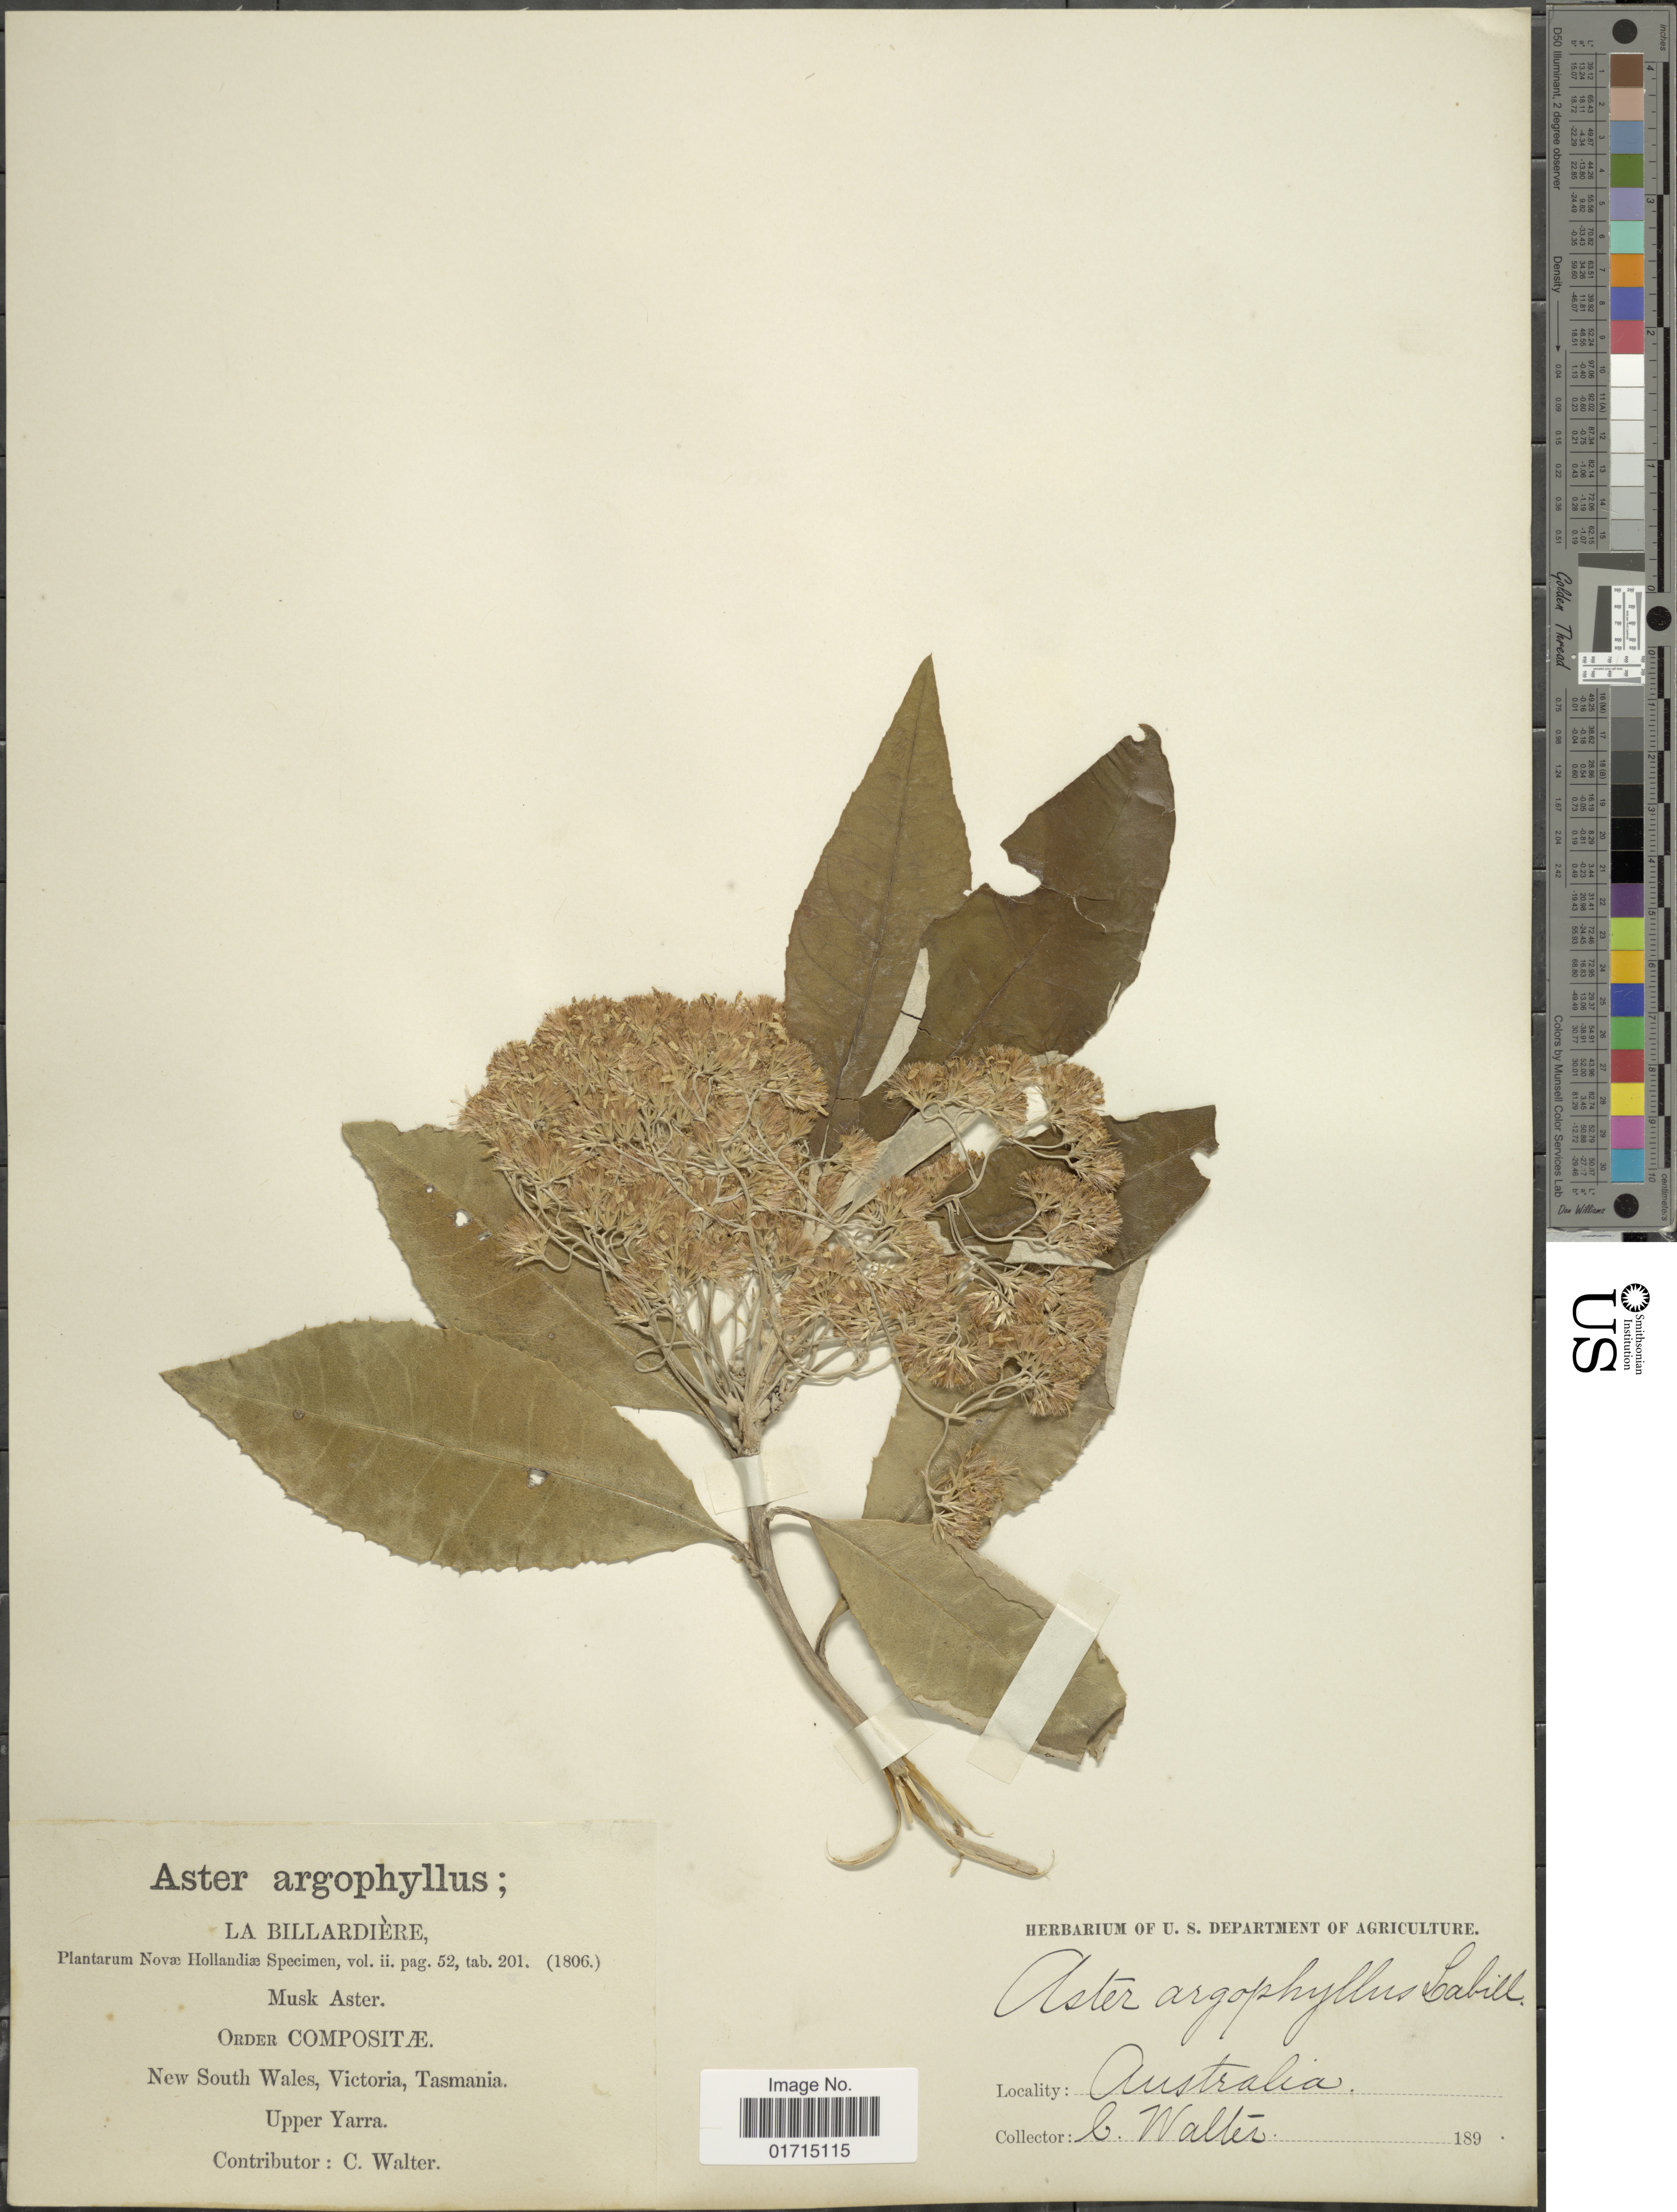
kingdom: Plantae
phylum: Tracheophyta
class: Magnoliopsida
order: Asterales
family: Asteraceae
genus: Olearia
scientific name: Olearia argophylla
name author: (Labill.) F. Muell. ex Benth.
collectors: C. Walter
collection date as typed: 189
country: Australia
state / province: Victoria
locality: New South Wales, Victoria, Tasmania, upper Yarra.